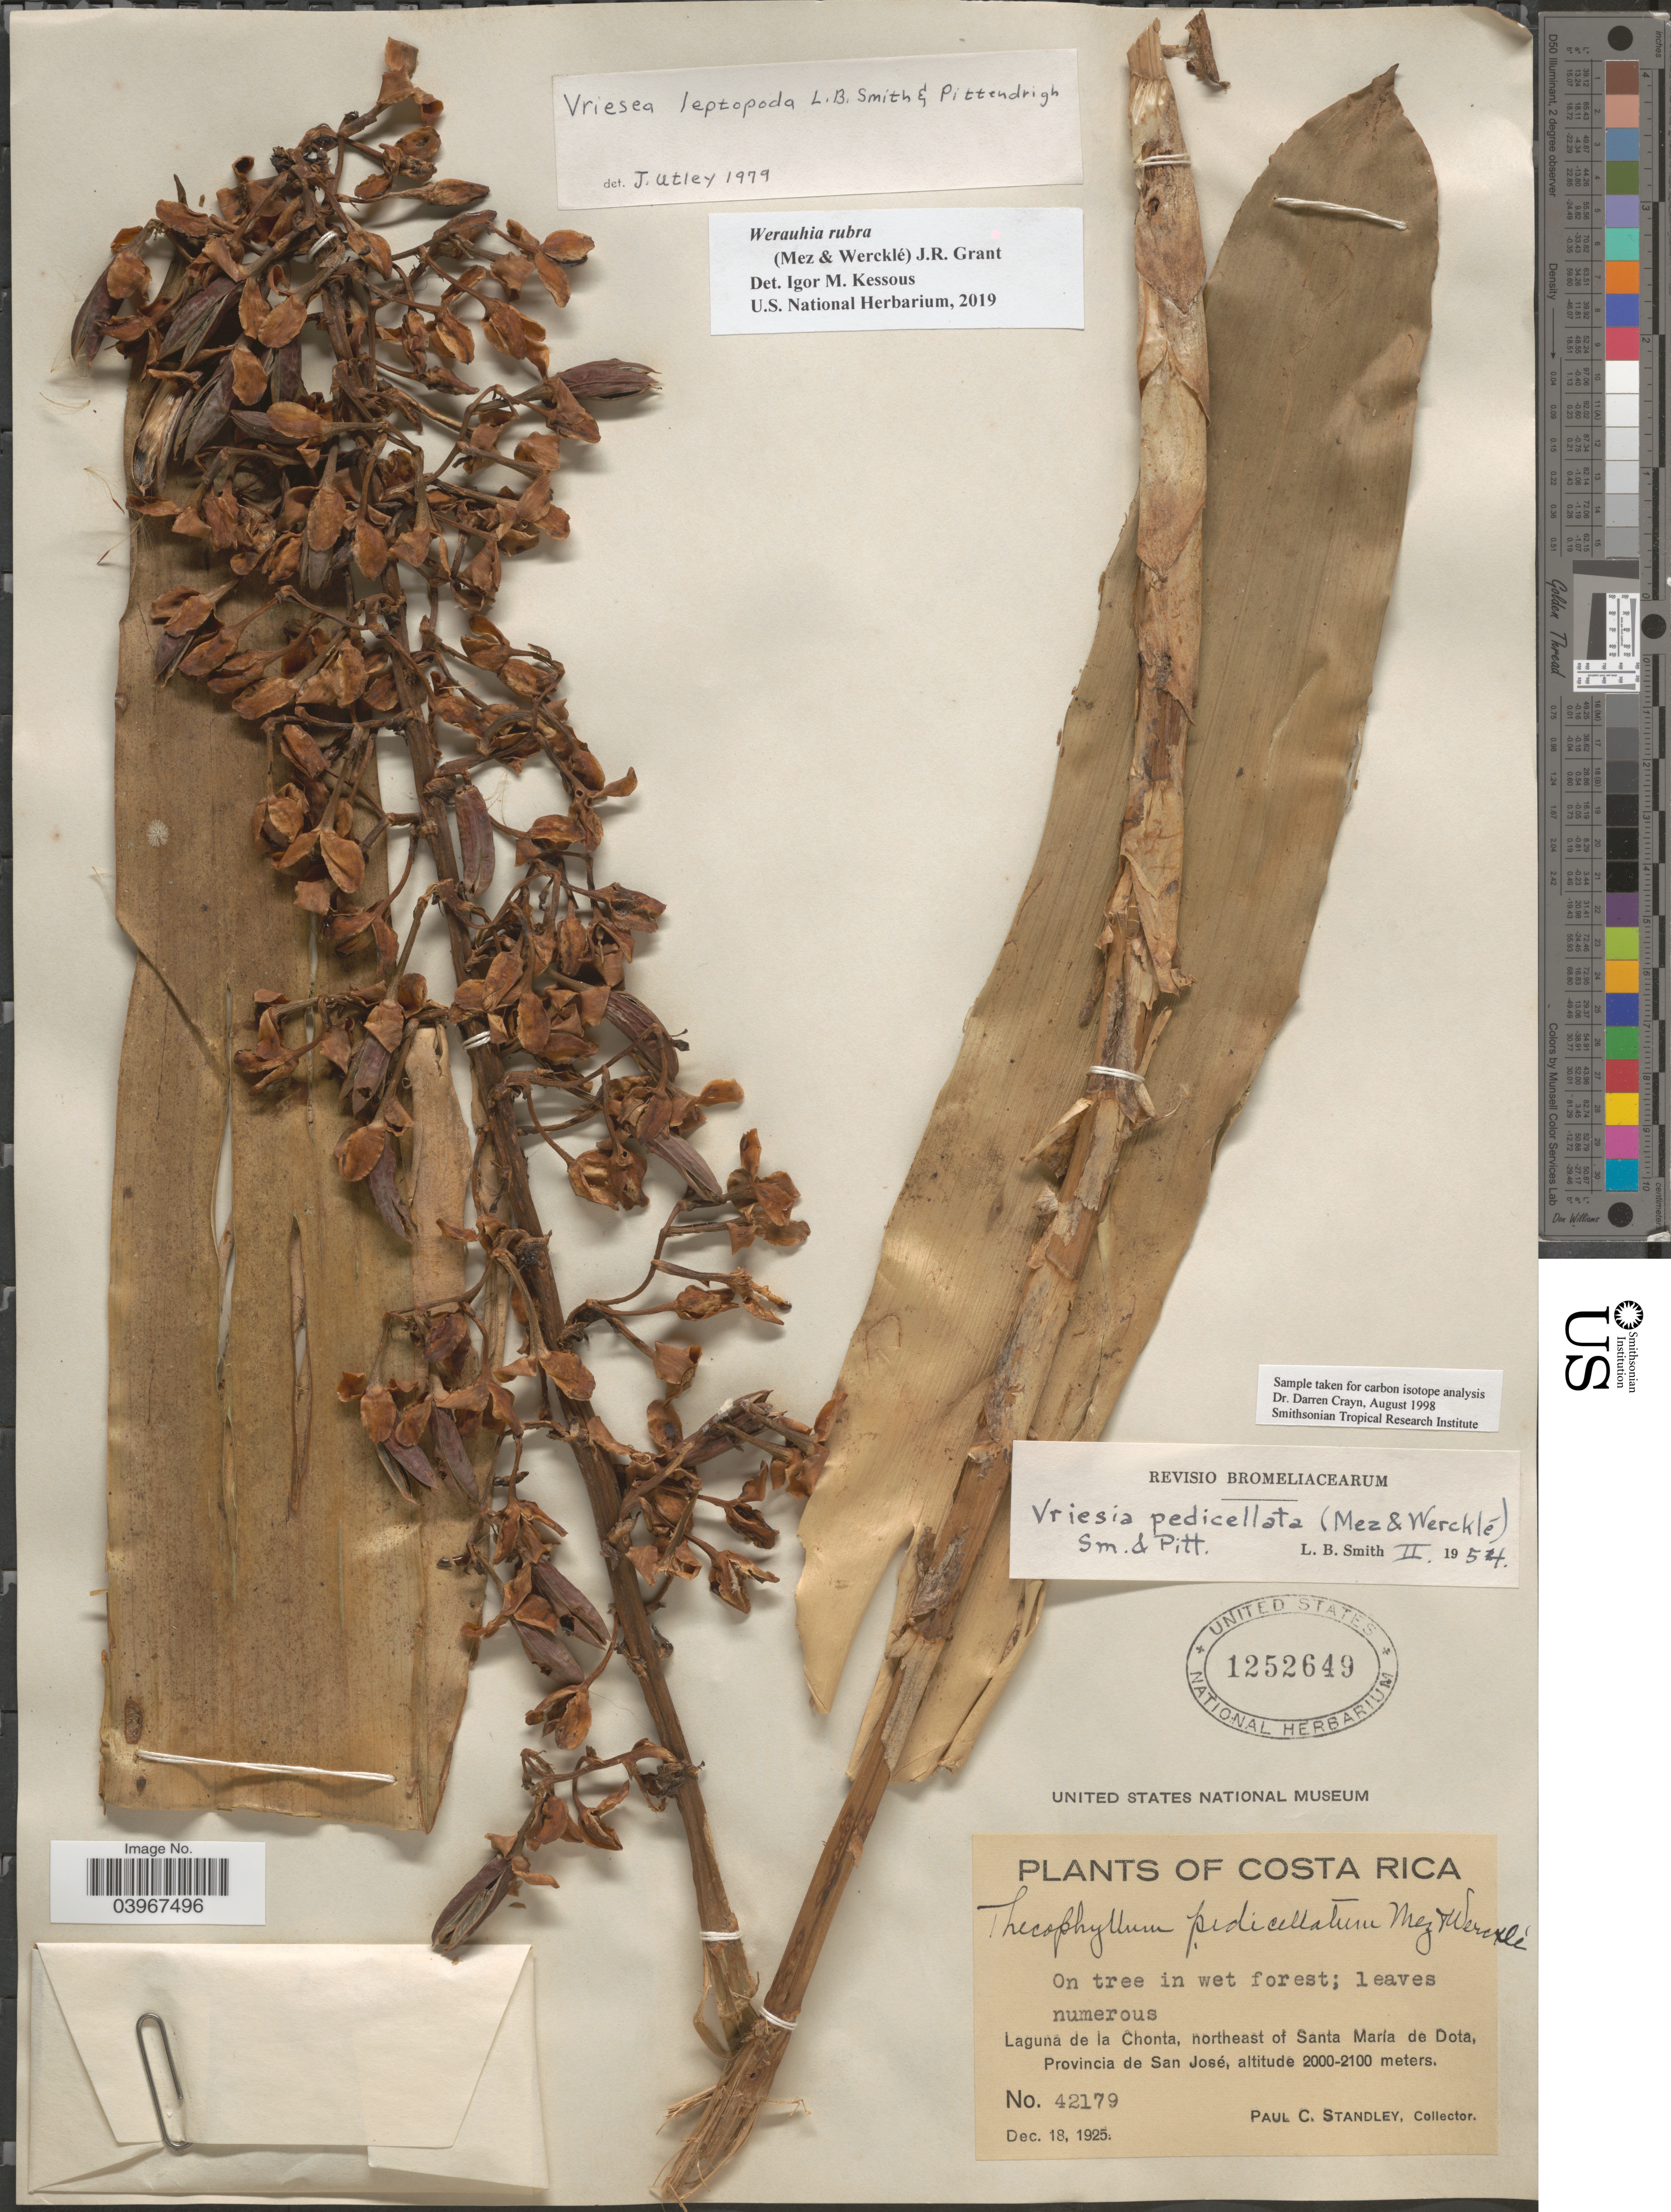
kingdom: Plantae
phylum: Tracheophyta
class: Liliopsida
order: Poales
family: Bromeliaceae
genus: Werauhia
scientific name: Werauhia rubra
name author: (Mez & Wercklé) J.R. Grant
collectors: P. C. Standley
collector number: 42179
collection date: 1925-12-18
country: Costa Rica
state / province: San José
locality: Laguna de la Chonta, northeast of Santa Maria de Dota.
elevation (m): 2000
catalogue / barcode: US 1252649